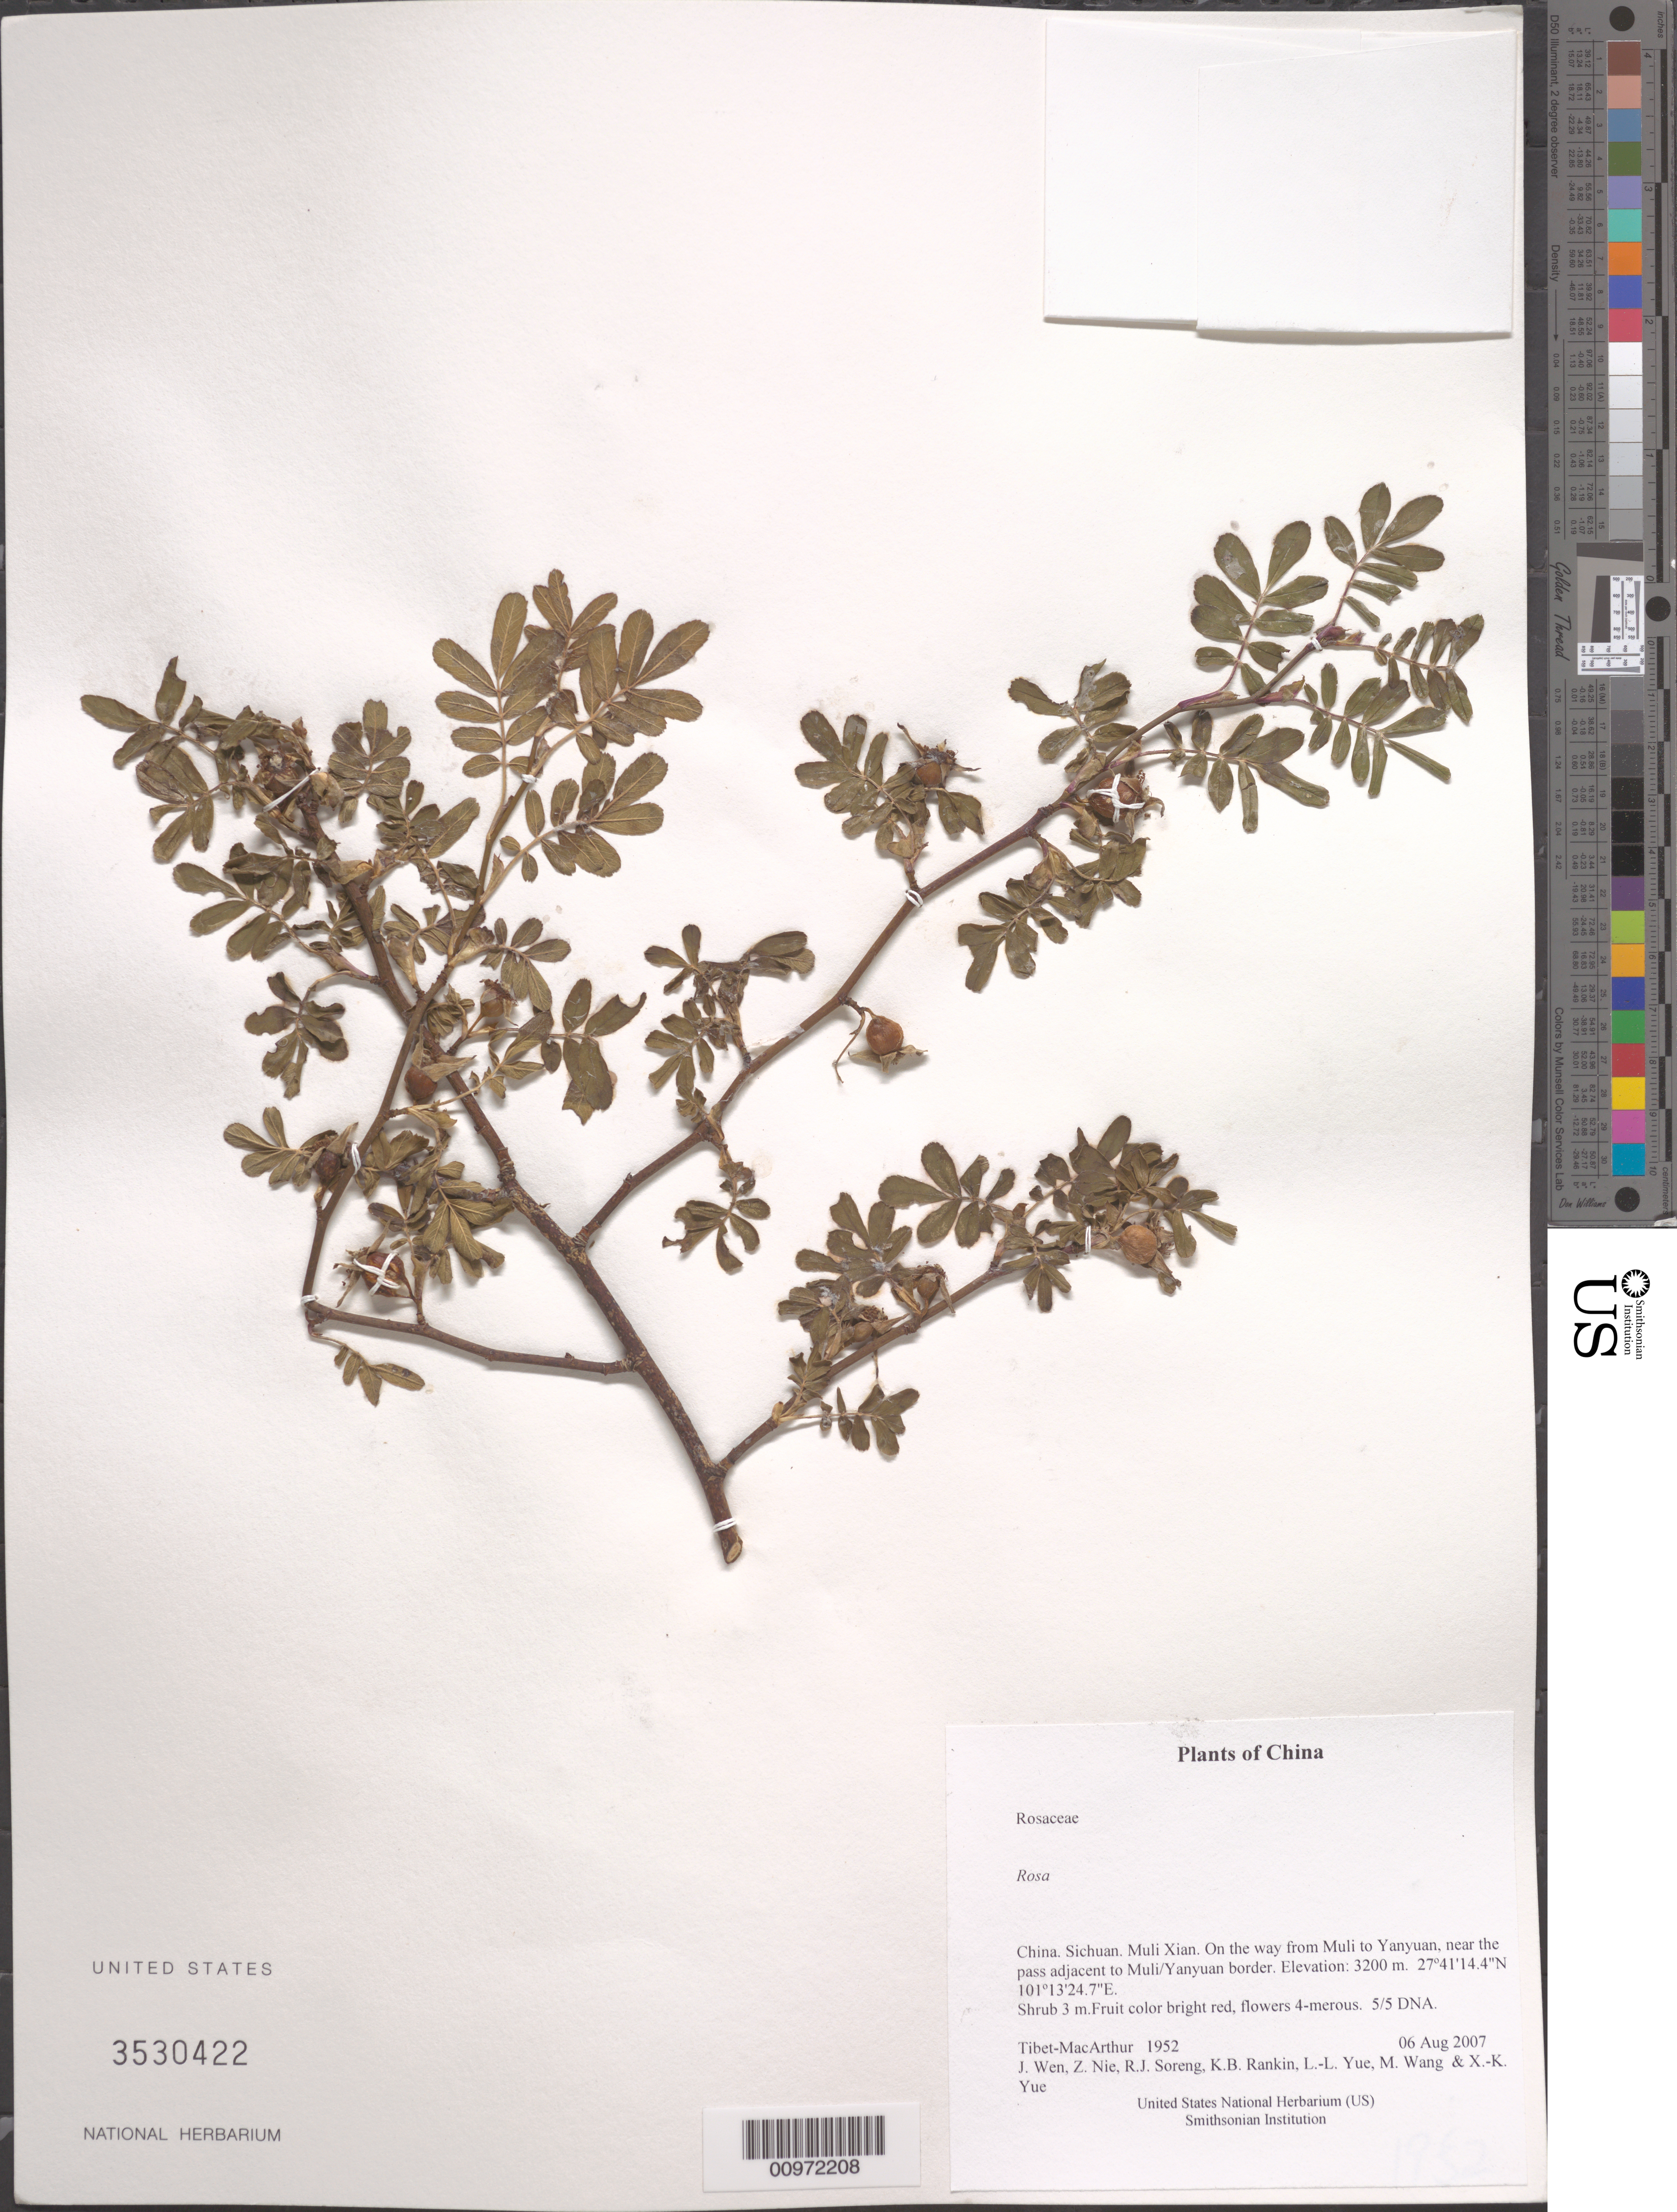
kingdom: Plantae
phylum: Tracheophyta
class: Magnoliopsida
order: Rosales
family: Rosaceae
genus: Rosa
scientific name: Rosa sp.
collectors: Tibet-MacArthur, J. Wen, Z. Nie, R. J. Soreng, K. Rankin, L. Yue, M. Wang & X. Yue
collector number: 1952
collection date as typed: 06 Aug 2007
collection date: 2007-08-06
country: China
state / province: Sichuan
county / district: Muli Xian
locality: On the way from Muli to Yanyuan, near the pass adjacent to Muli/Yanyuan border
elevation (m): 3200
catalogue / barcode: US 3530422